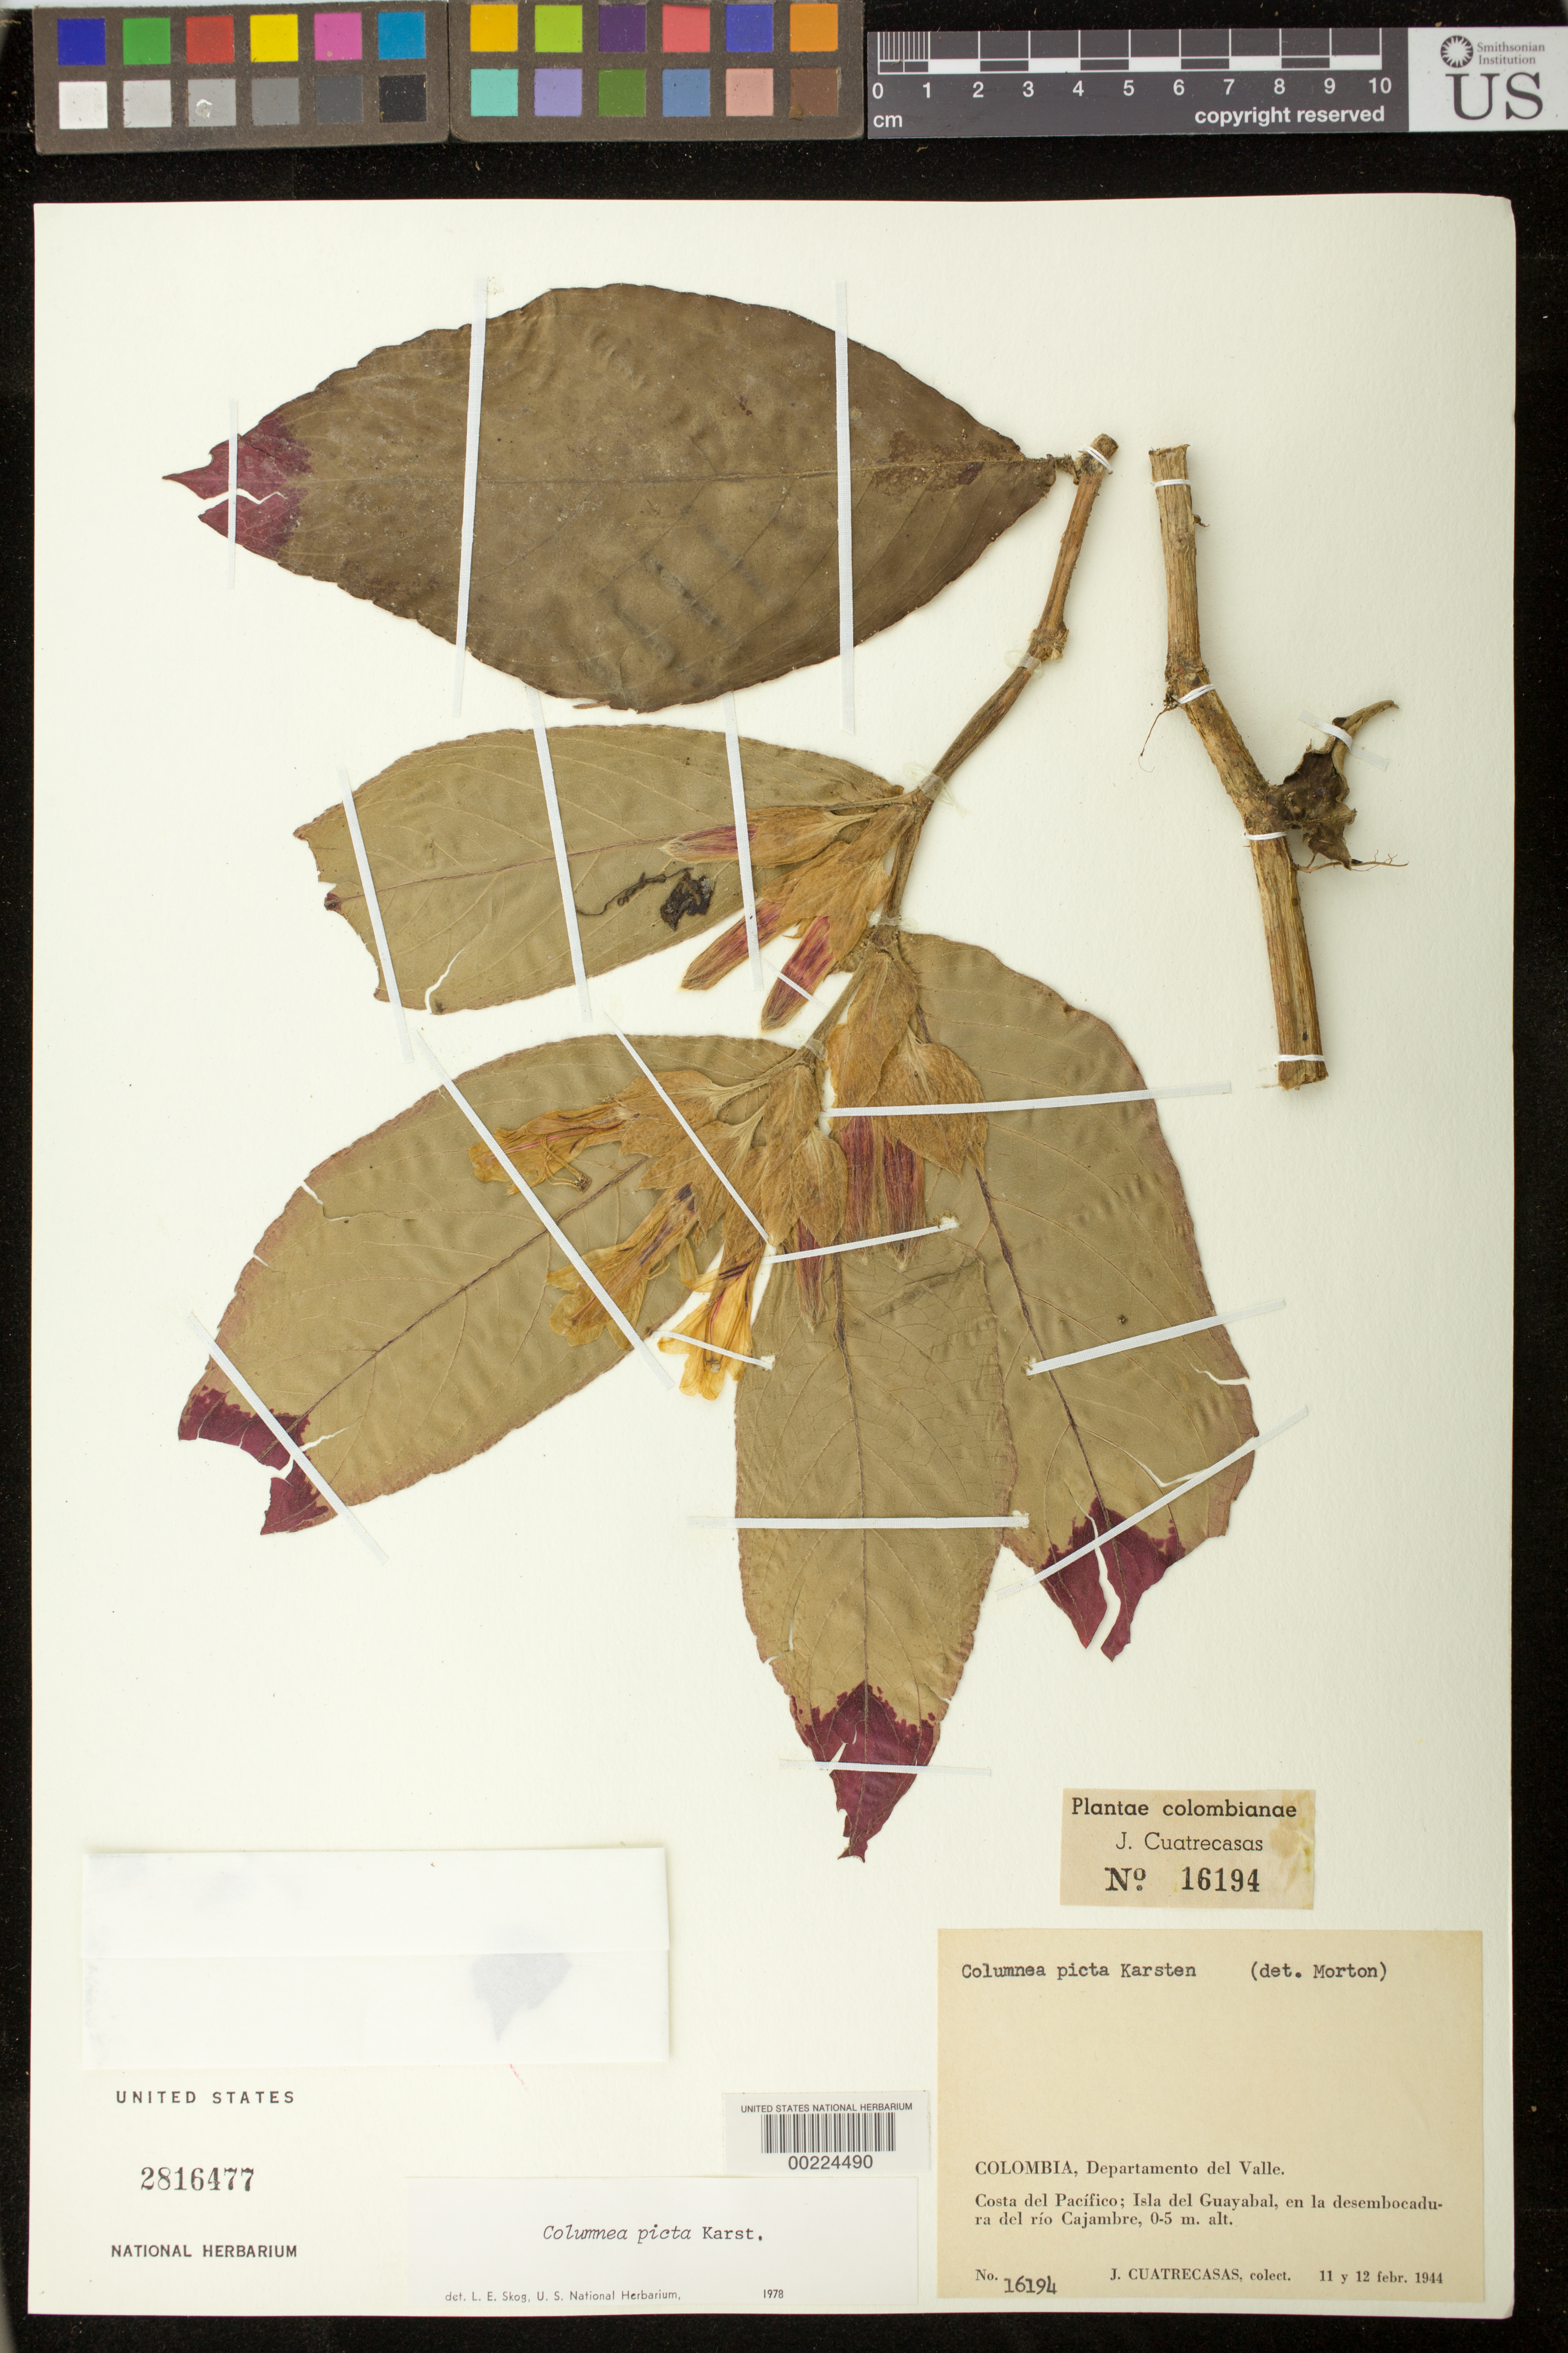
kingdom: Plantae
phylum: Tracheophyta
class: Magnoliopsida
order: Lamiales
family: Gesneriaceae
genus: Columnea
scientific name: Columnea karsteniana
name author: Singh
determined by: Skog, Laurence E.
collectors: J. Cuatrecasas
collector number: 16194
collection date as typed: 11-12 Feb 1944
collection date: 1944-02-11/1944-02-12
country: Colombia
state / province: Valle del Cauca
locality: Costa del Pacífico; Isla del Guayabal, en la desembocadura del río Cajambre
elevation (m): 0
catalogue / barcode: US 2816477